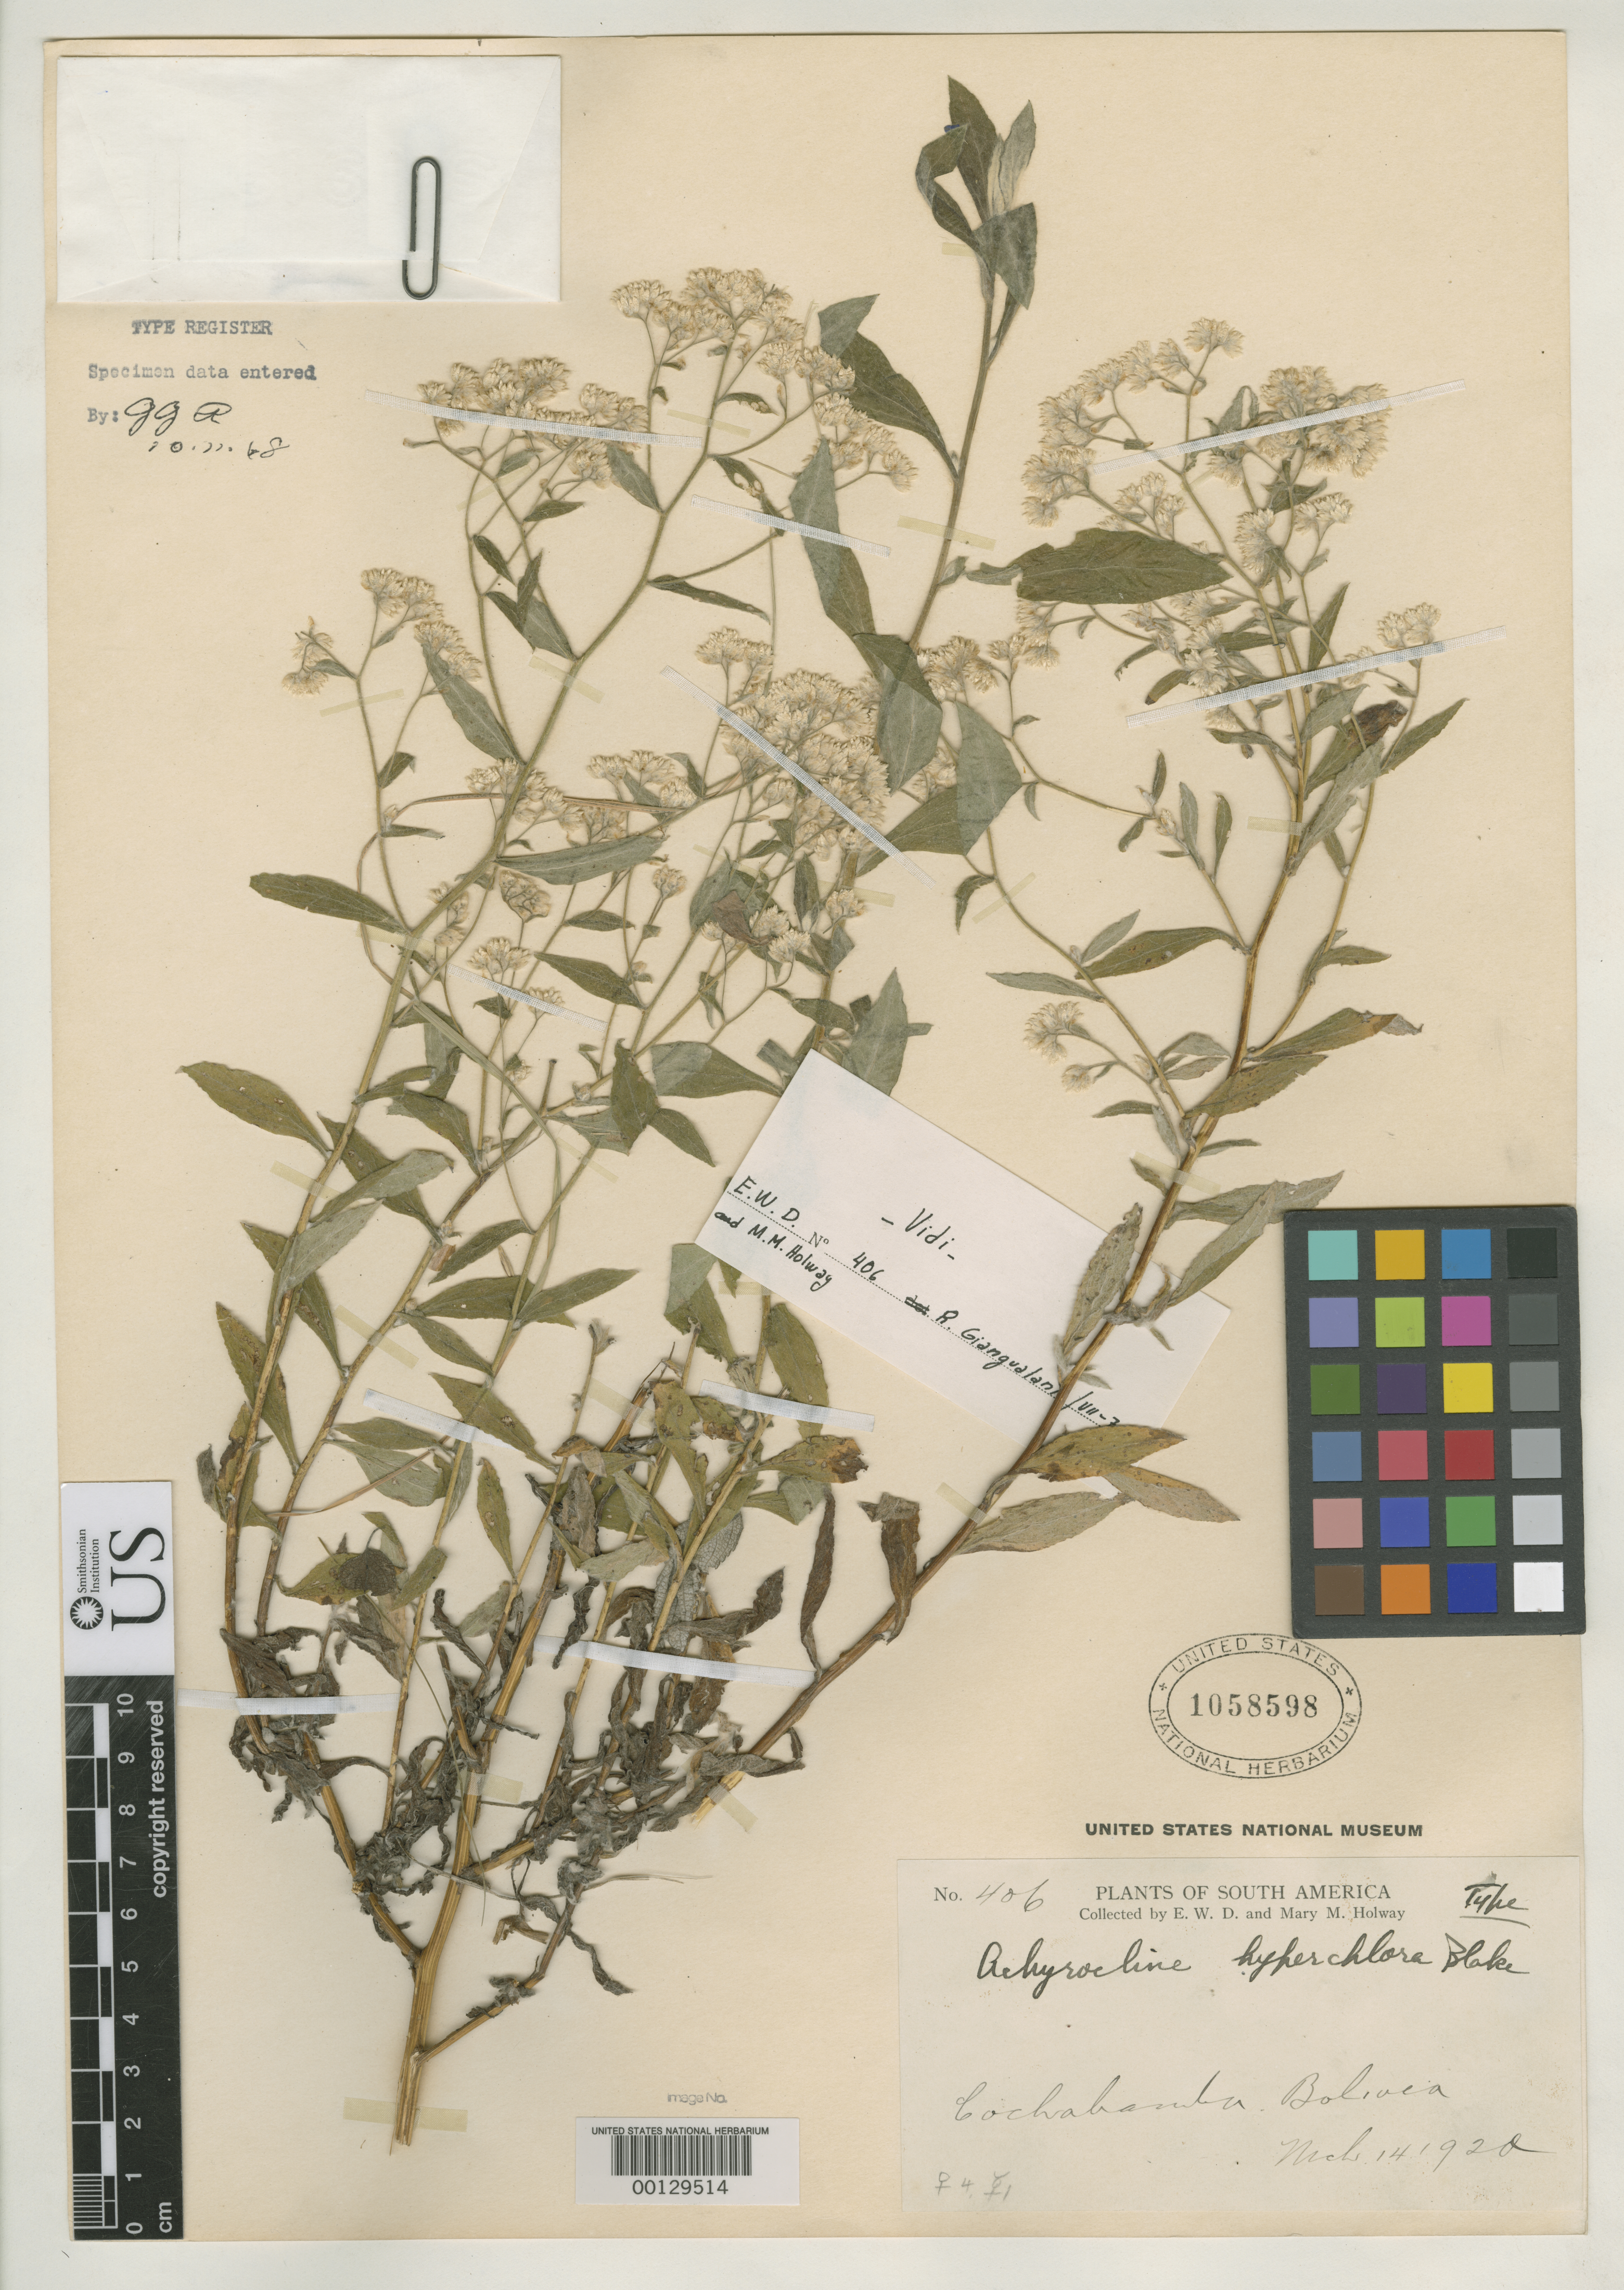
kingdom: Plantae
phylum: Tracheophyta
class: Magnoliopsida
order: Asterales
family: Asteraceae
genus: Achyrocline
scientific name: Achyrocline hyperchlora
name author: S.F. Blake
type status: Holotype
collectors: E. W. D. Holway & M. M. Holway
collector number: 406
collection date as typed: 14 Mar 1920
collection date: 1920-03-14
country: Bolivia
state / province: Cochabamba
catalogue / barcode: US 1058598